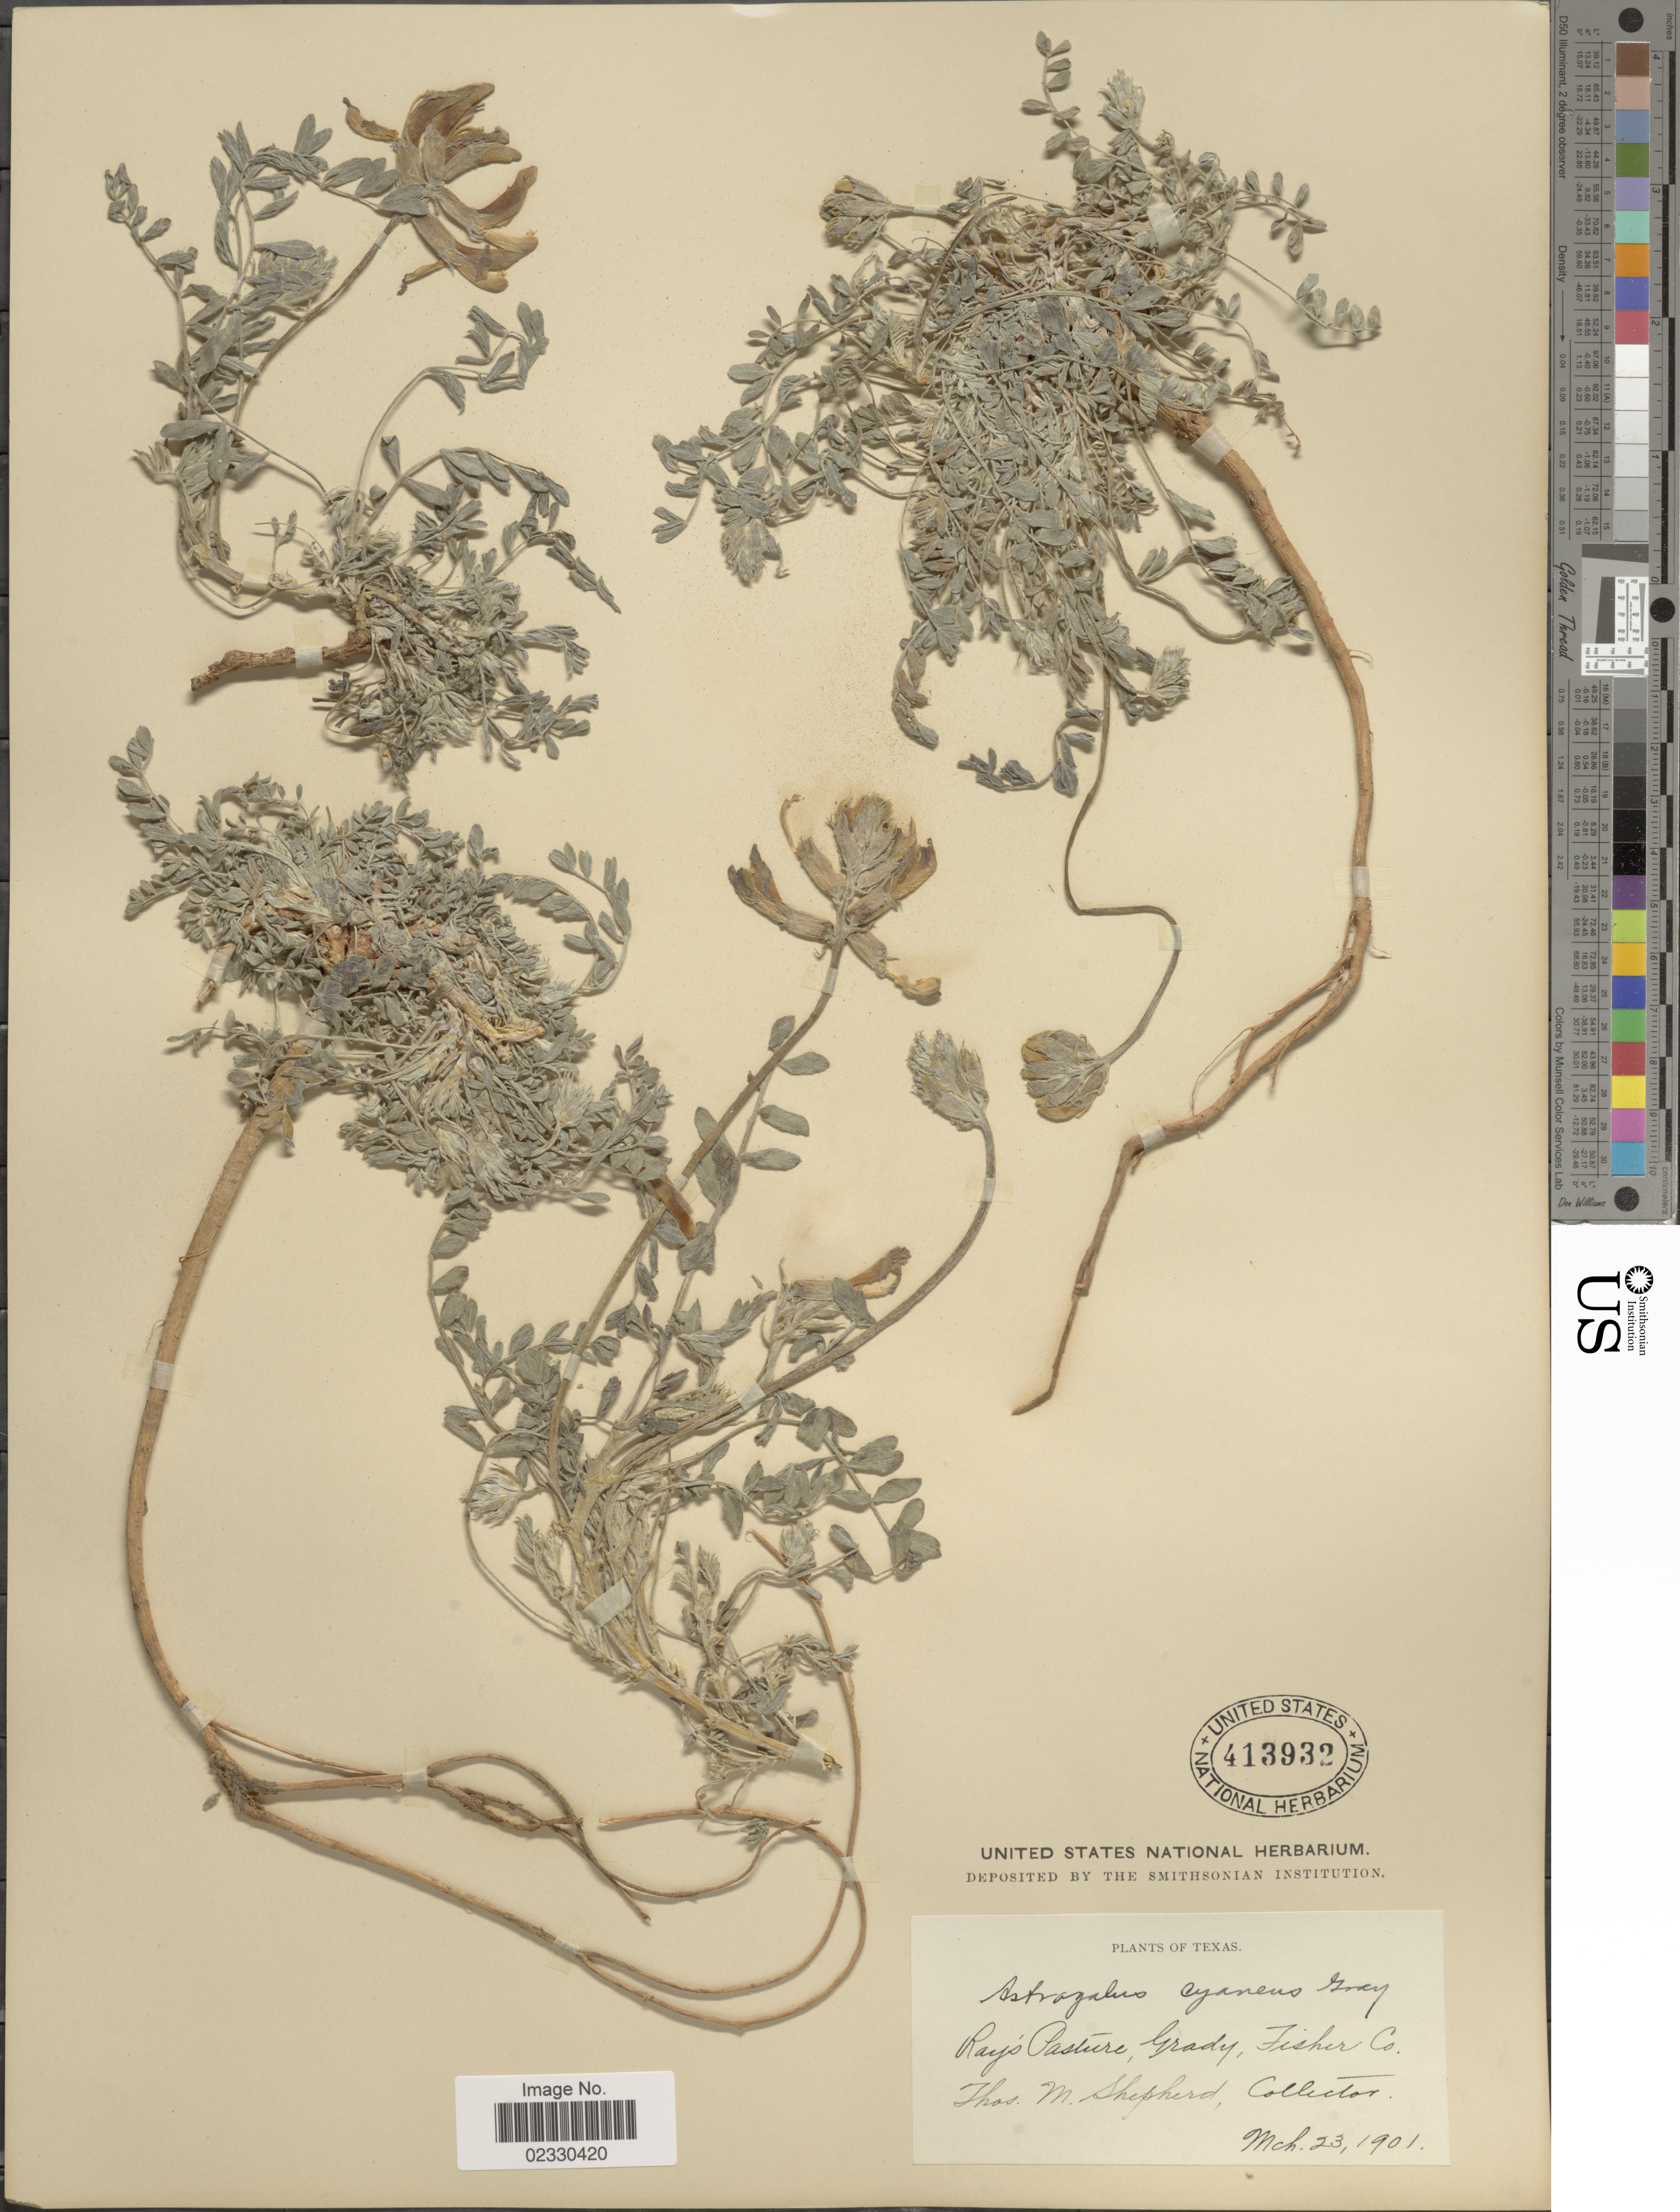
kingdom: Plantae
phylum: Tracheophyta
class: Magnoliopsida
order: Fabales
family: Fabaceae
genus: Astragalus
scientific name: Astragalus cyaneus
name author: A. Gray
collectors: T. Shepherd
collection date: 1901-03-23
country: United States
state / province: Texas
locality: Rays Pasture, Grady, Fisher Co.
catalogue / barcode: US 413932